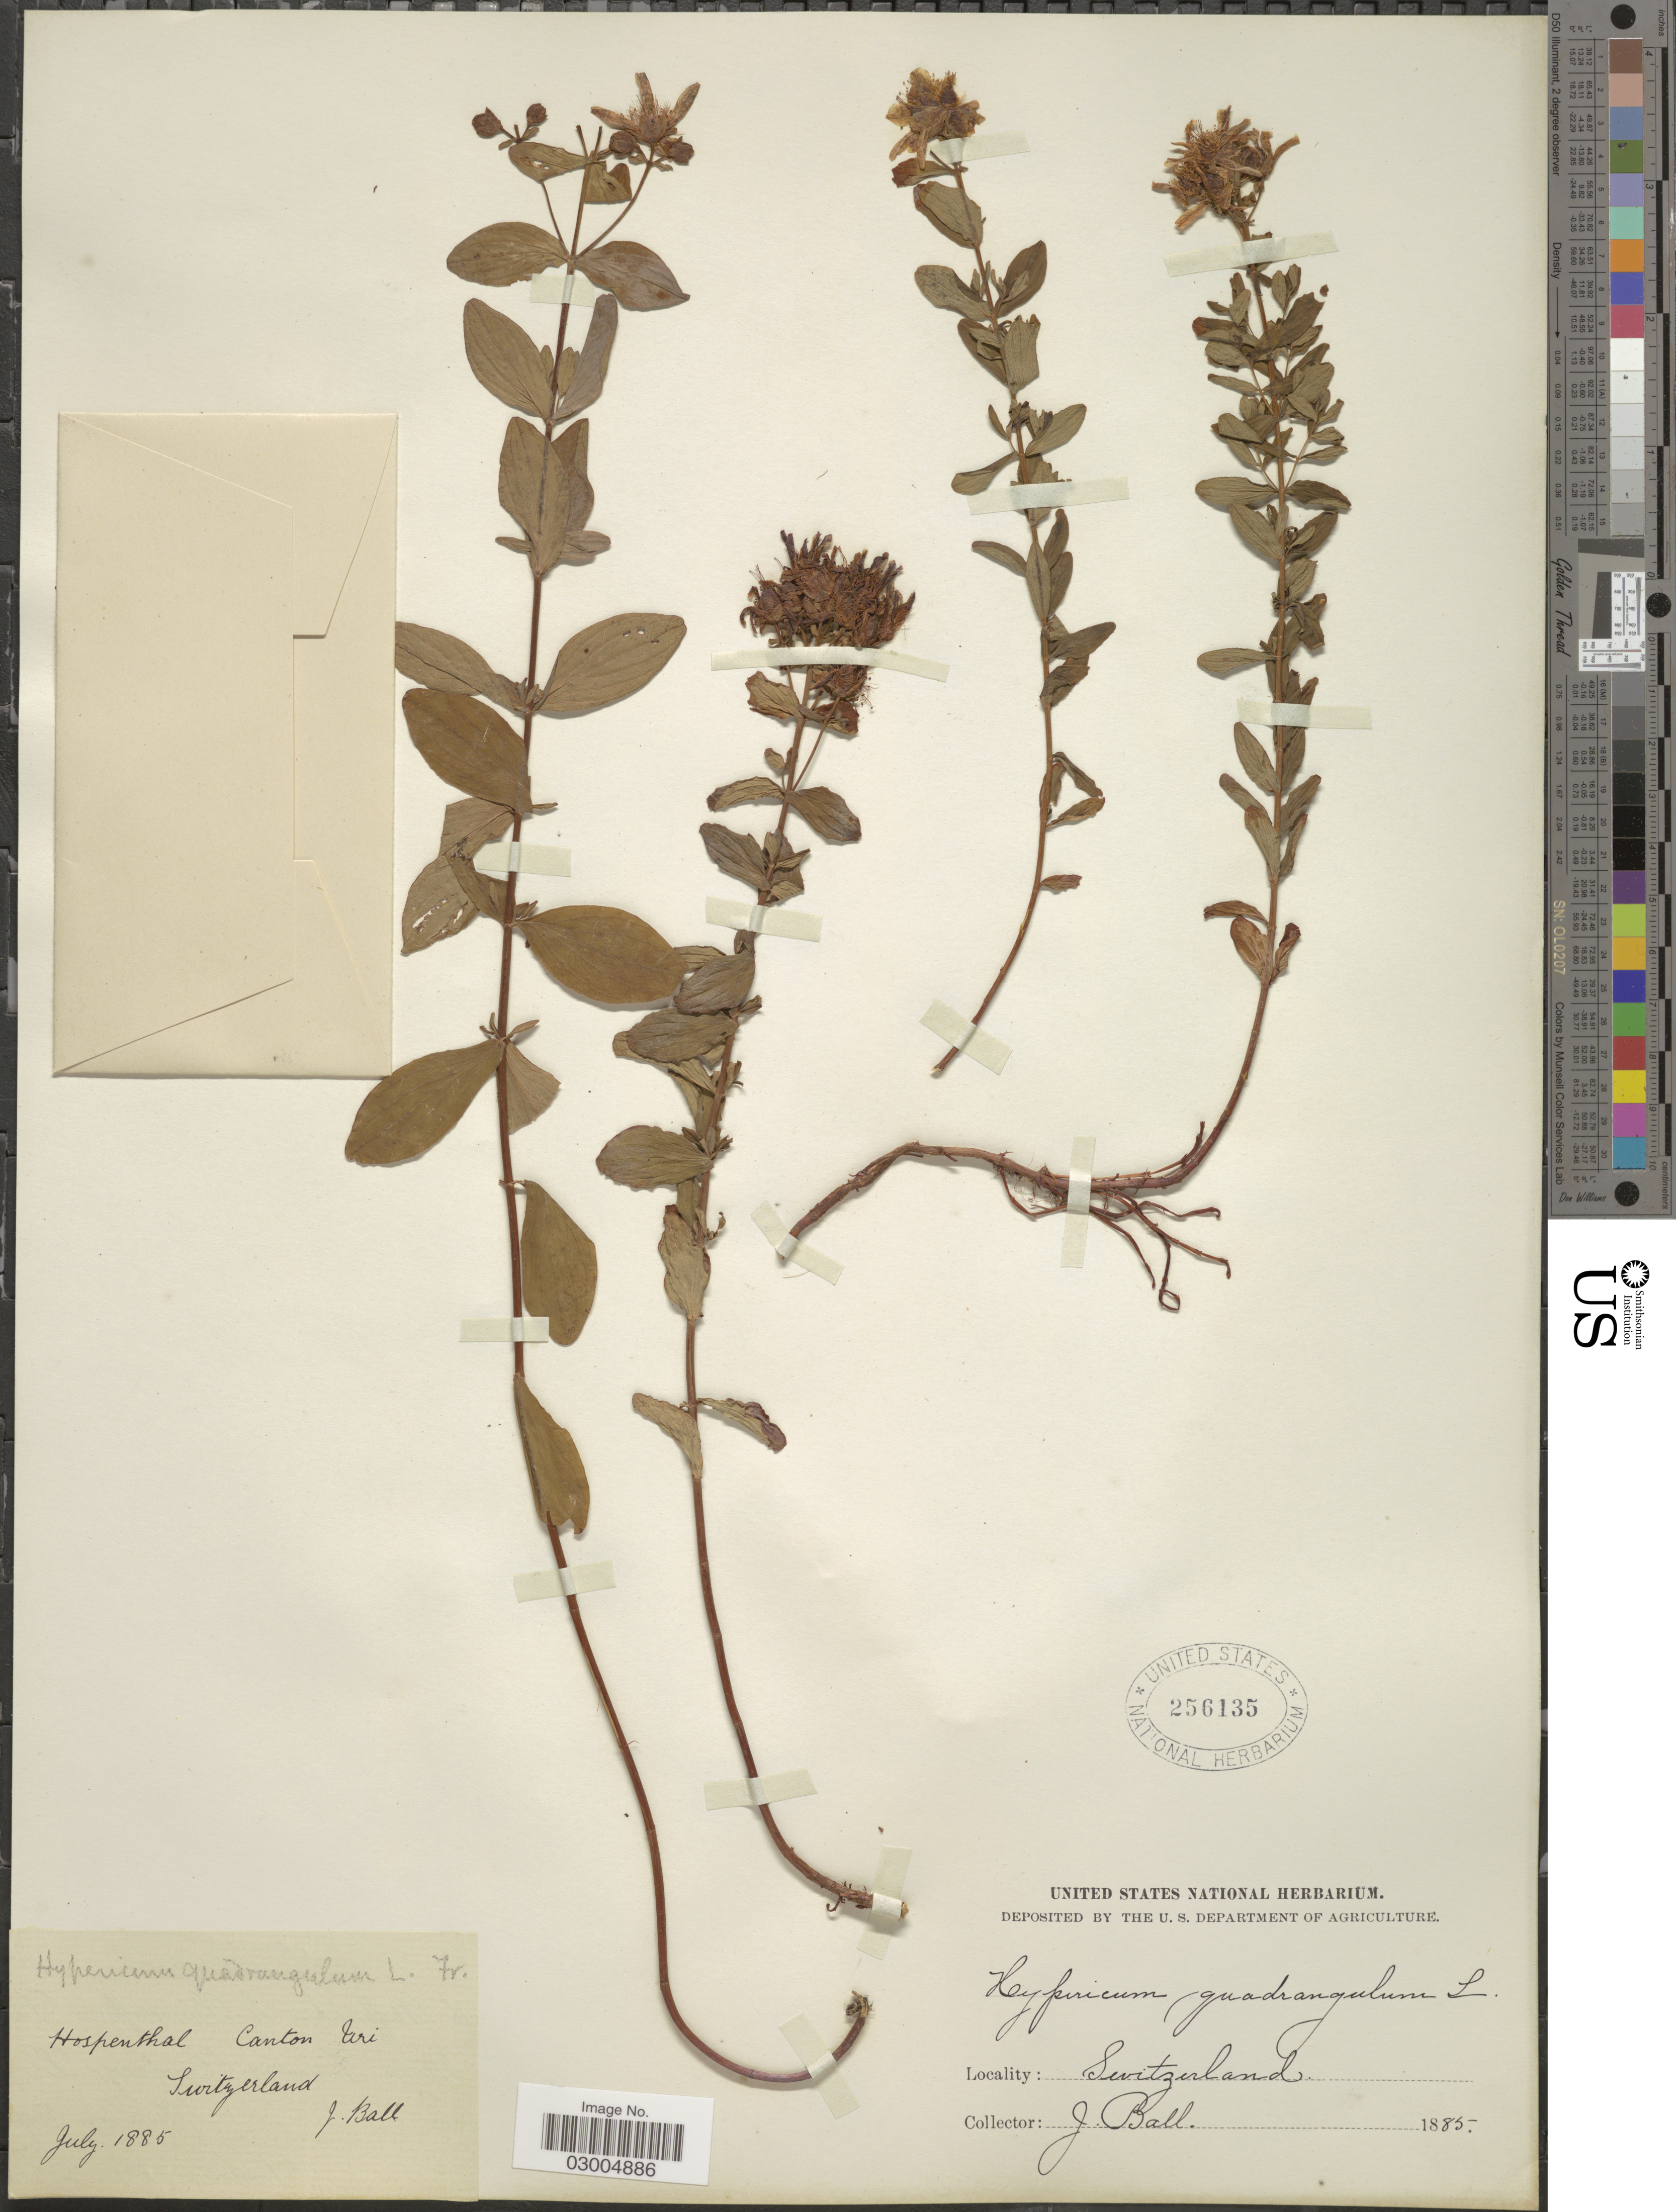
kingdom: Plantae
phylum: Tracheophyta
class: Magnoliopsida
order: Malpighiales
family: Hypericaceae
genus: Hypericum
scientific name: Hypericum quadrangulum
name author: L.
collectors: J. Ball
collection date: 1885-07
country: Switzerland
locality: Hospenthal, Canton Uri.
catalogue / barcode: US 256135